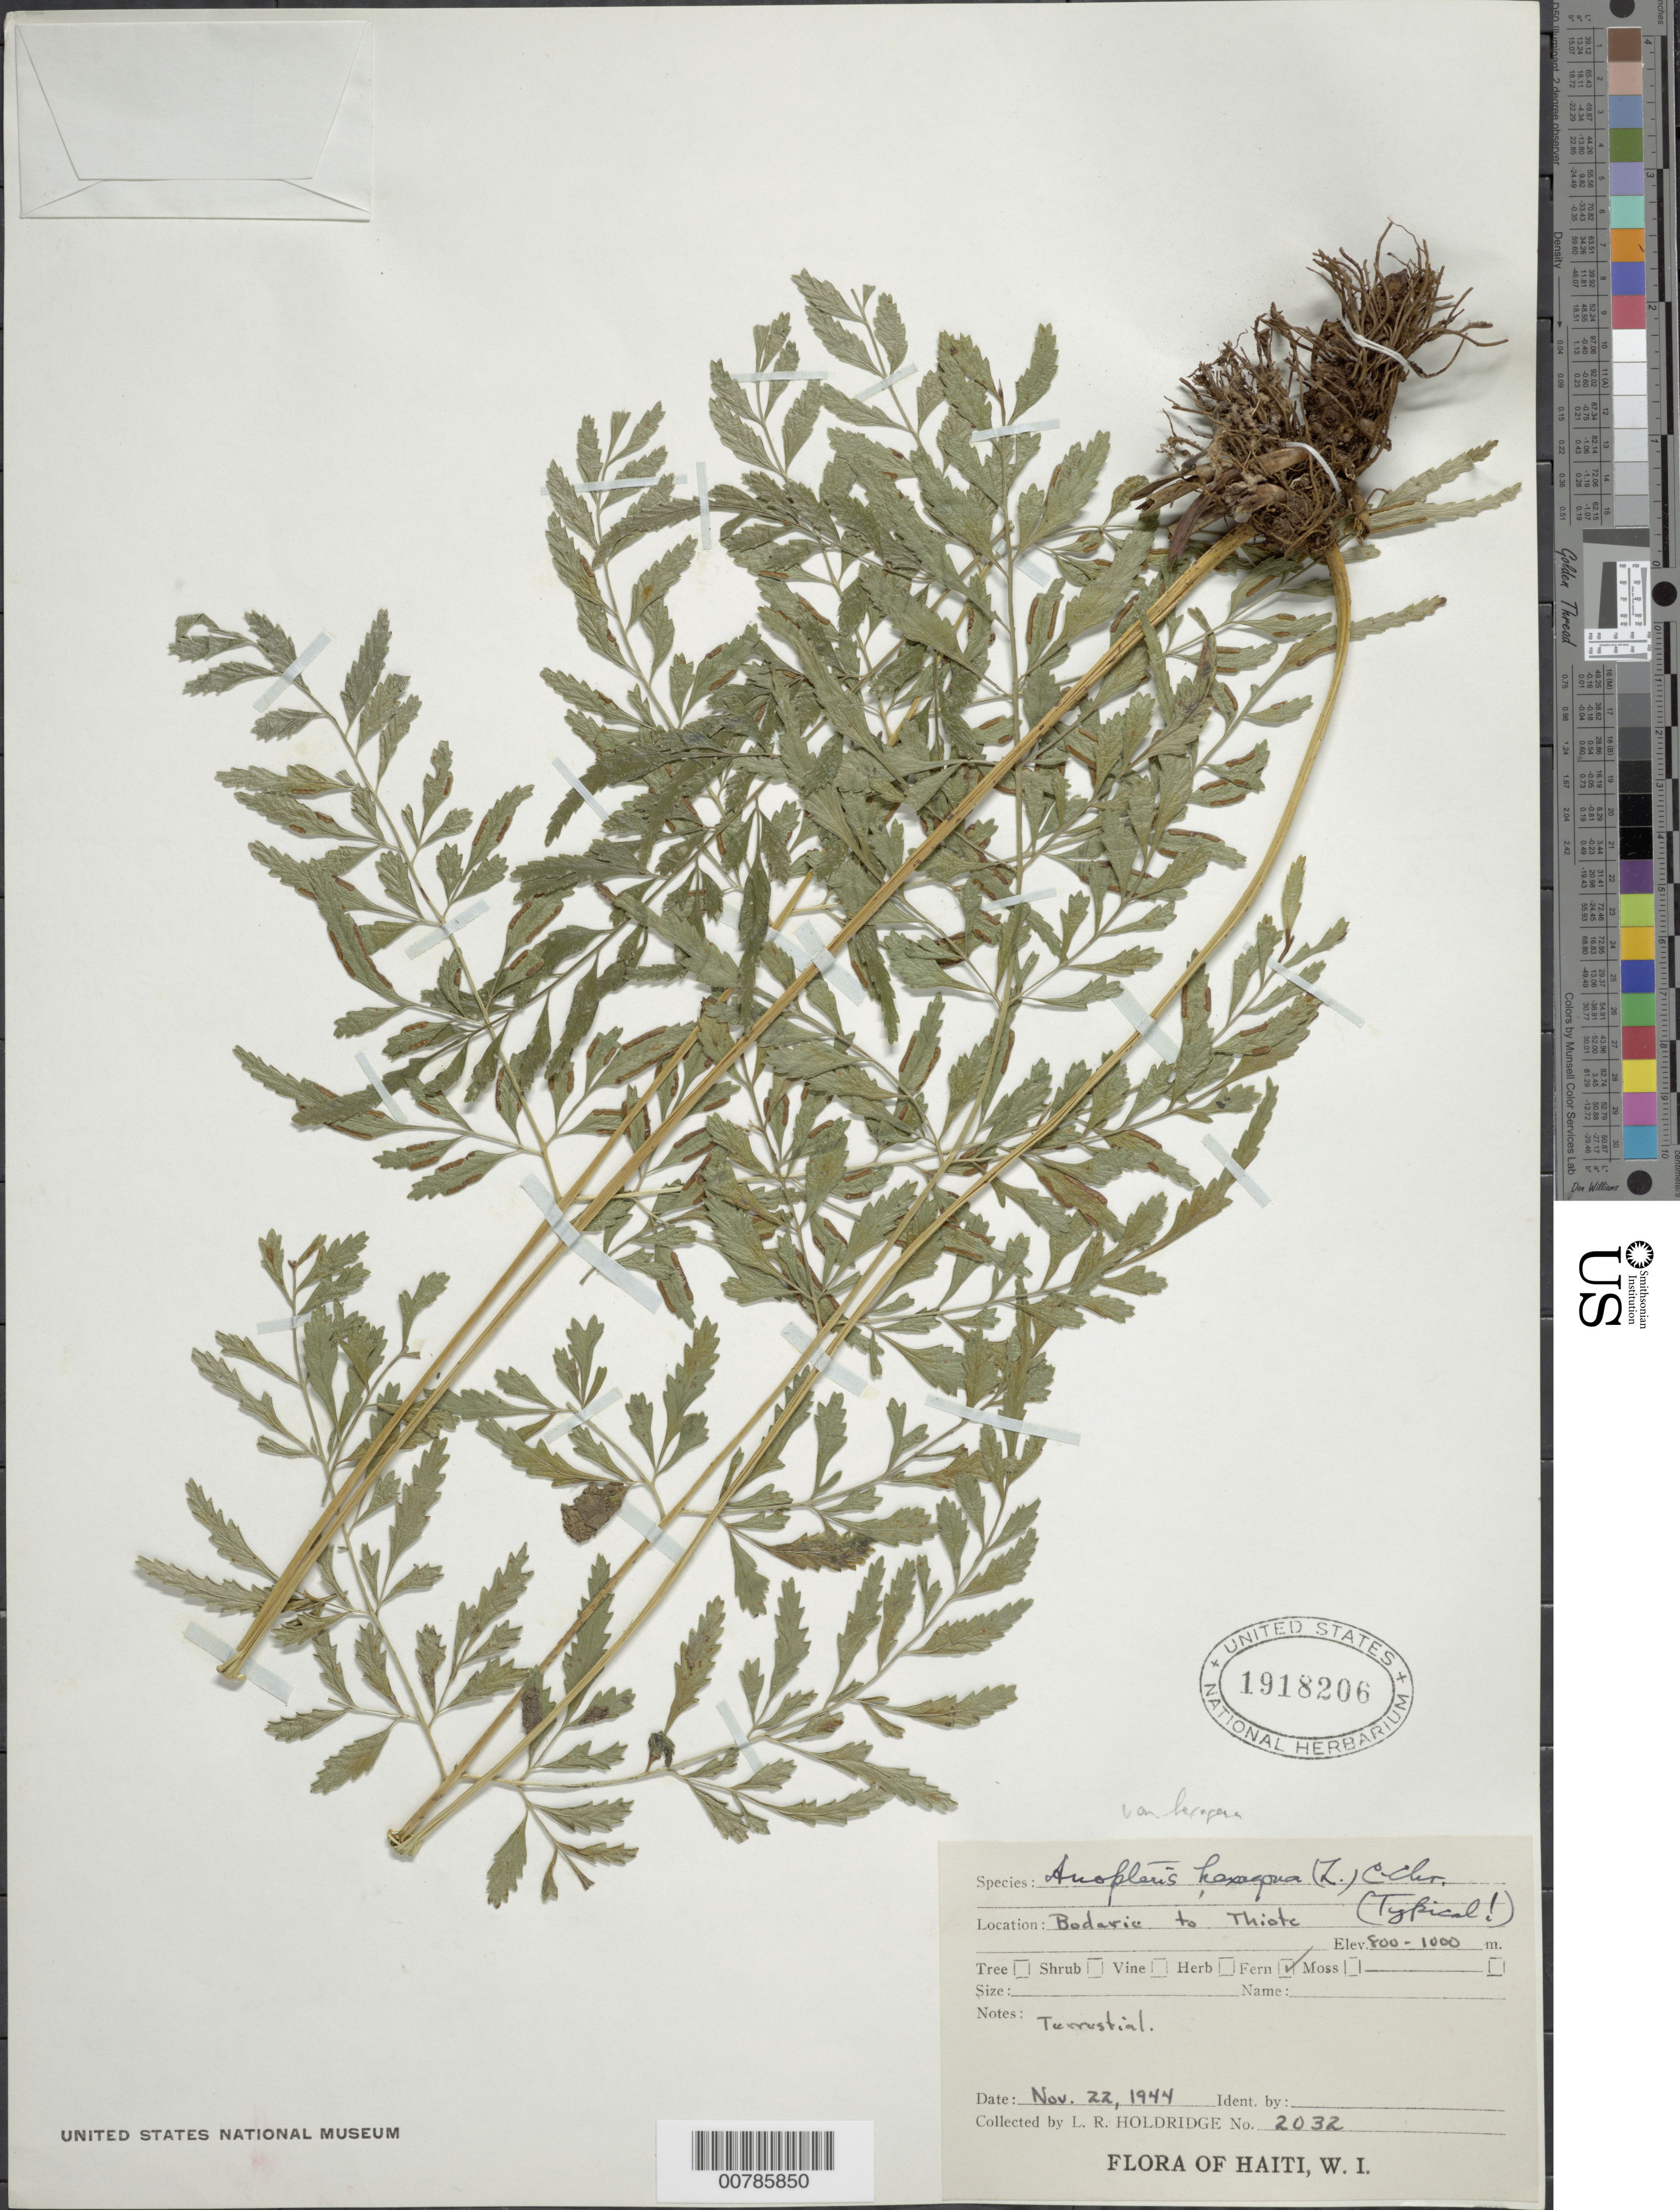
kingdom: Plantae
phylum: Tracheophyta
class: Polypodiopsida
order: Polypodiales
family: Pteridaceae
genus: Pteris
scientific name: Pteris hexagona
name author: (L.) Proctor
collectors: L. Holdridge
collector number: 2032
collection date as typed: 22 Nov 1944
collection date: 1944-11-22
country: Haiti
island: Hispaniola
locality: Bodarie to Thiote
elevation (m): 800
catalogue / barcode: US 1918206